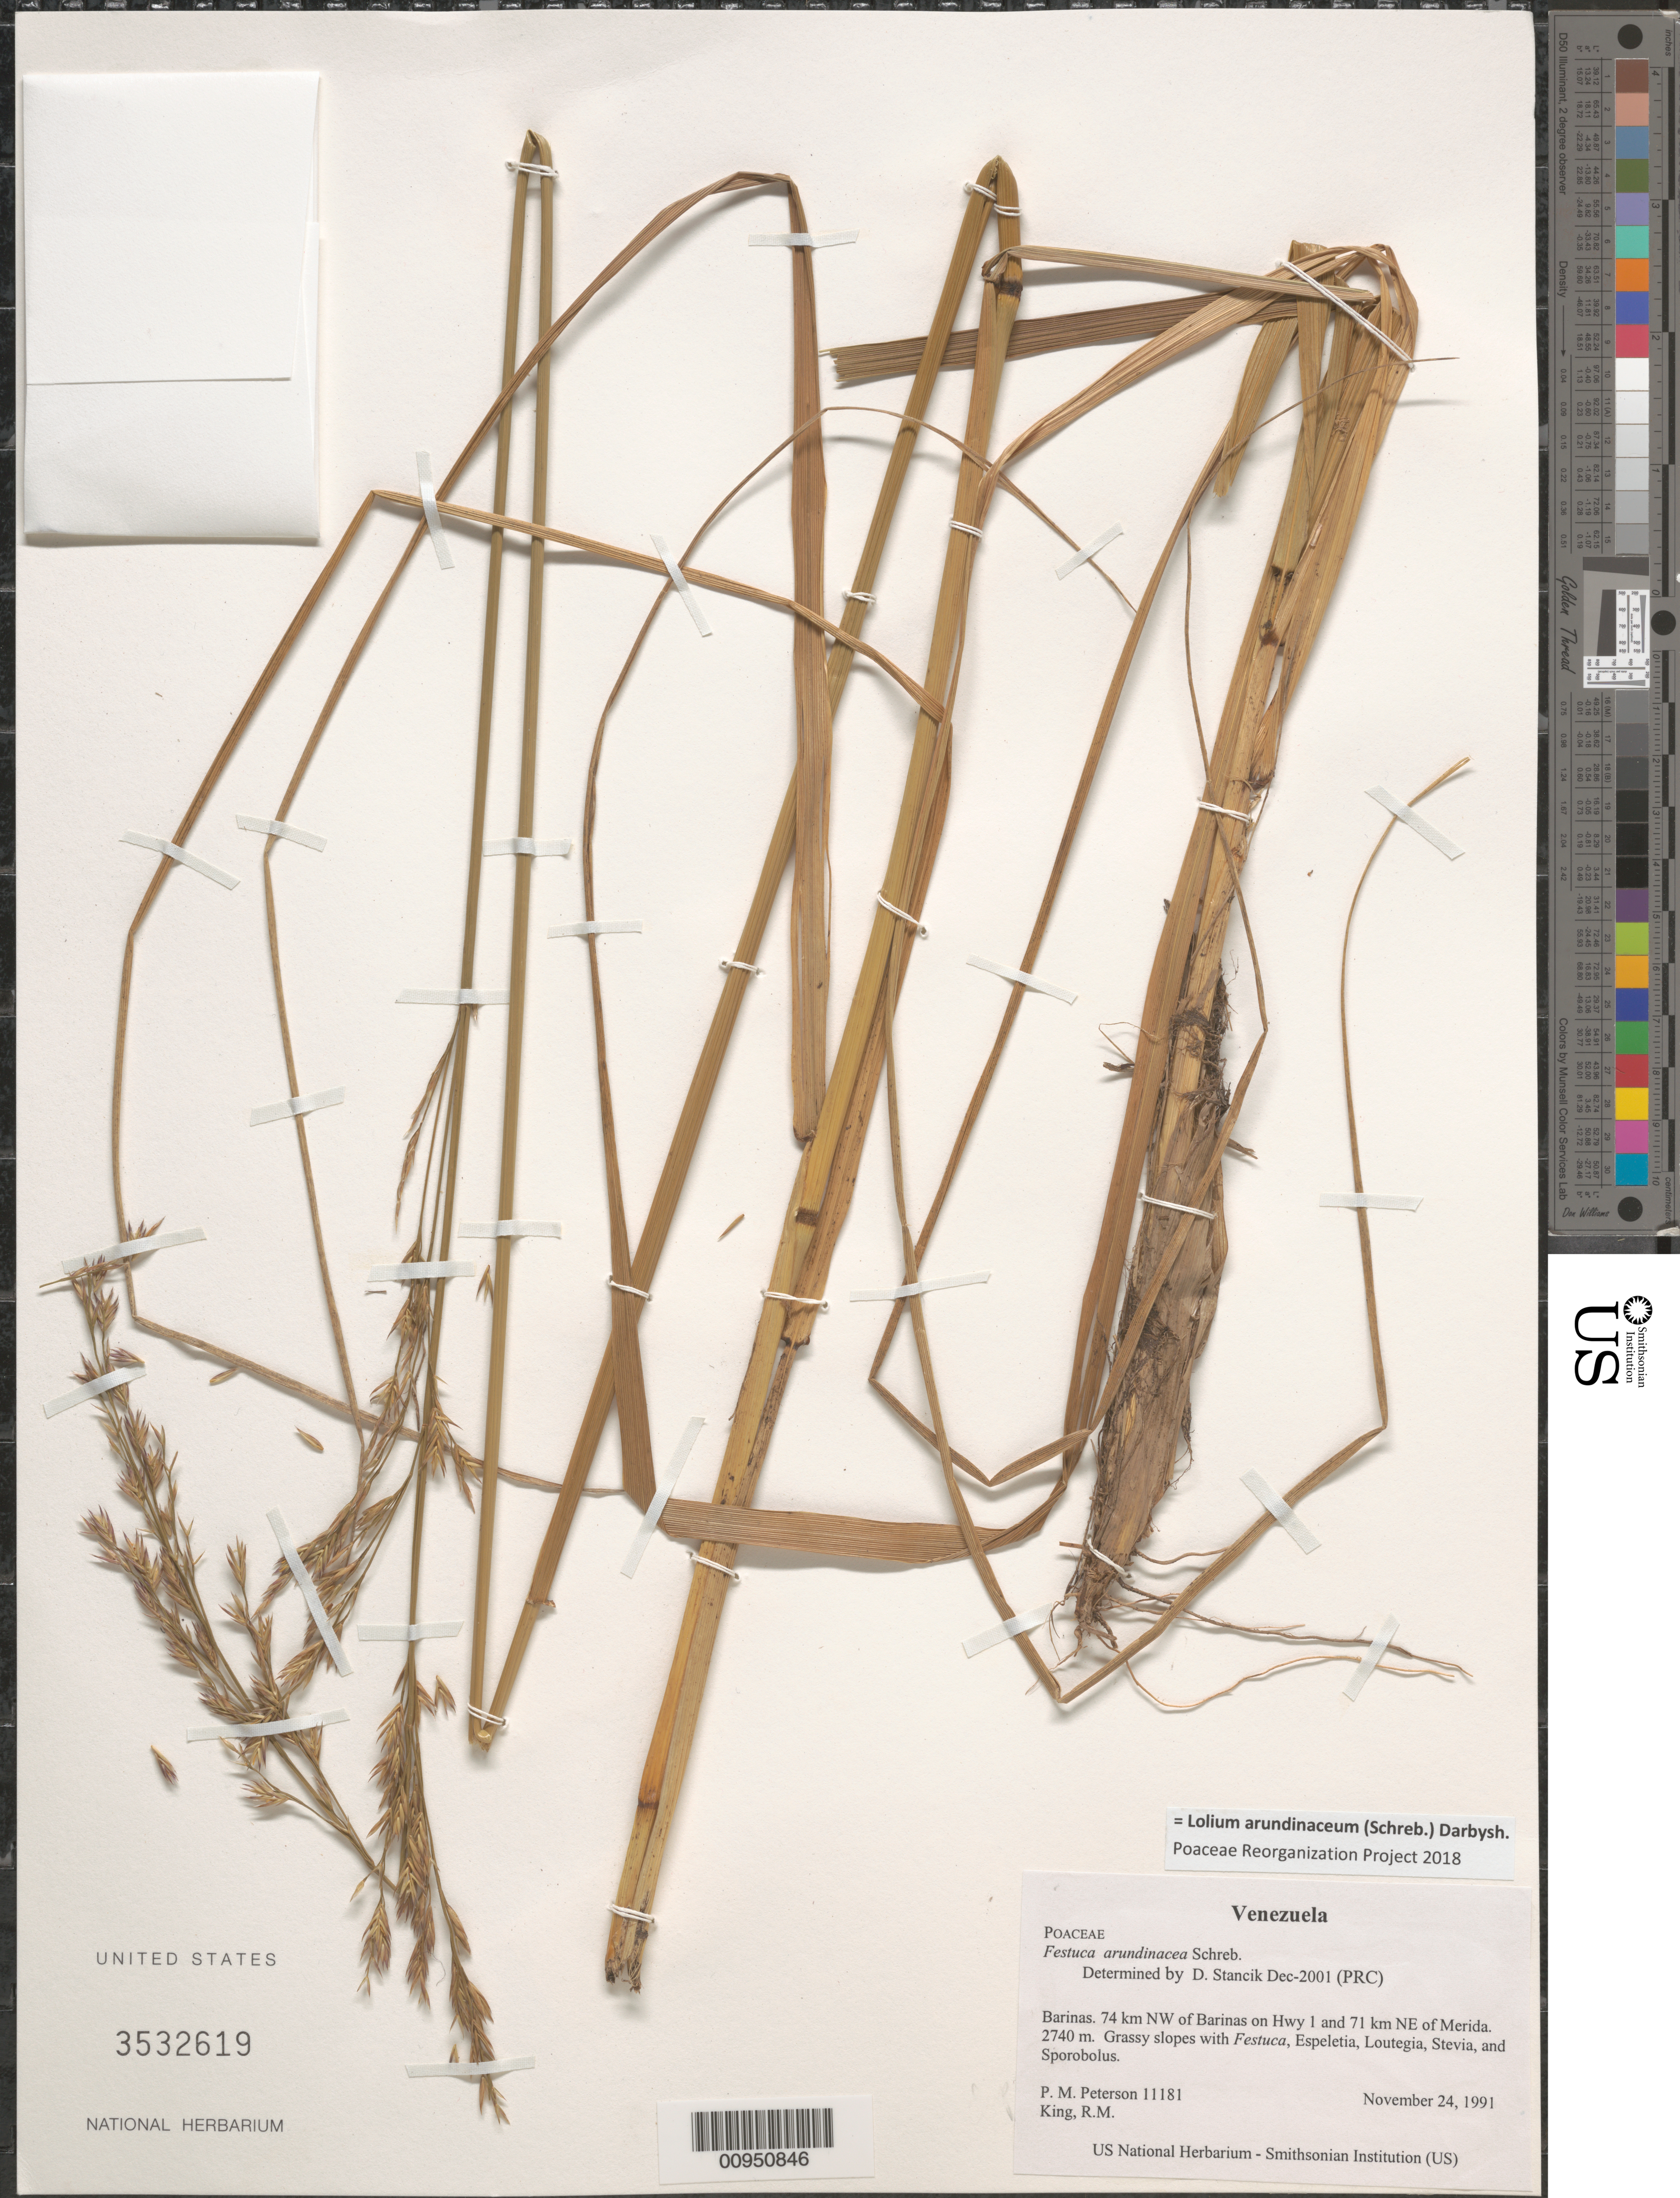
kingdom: Plantae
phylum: Tracheophyta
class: Liliopsida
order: Poales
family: Poaceae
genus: Lolium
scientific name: Lolium arundinaceum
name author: (Schreb.) Darbysh.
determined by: Poaceae Reorganization Project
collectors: P. M. Peterson & R. M. King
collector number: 11181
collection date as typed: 24 Nov 1991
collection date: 1991-11-24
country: Venezuela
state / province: Barinas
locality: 74 km NW of Barinas on Hwy 1 and 71 km NE of Merida.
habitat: Grassy slopes with Festuca, Espeletia, Loutegia, Stevia, and Sporobolus.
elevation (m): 2740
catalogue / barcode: US 3532619